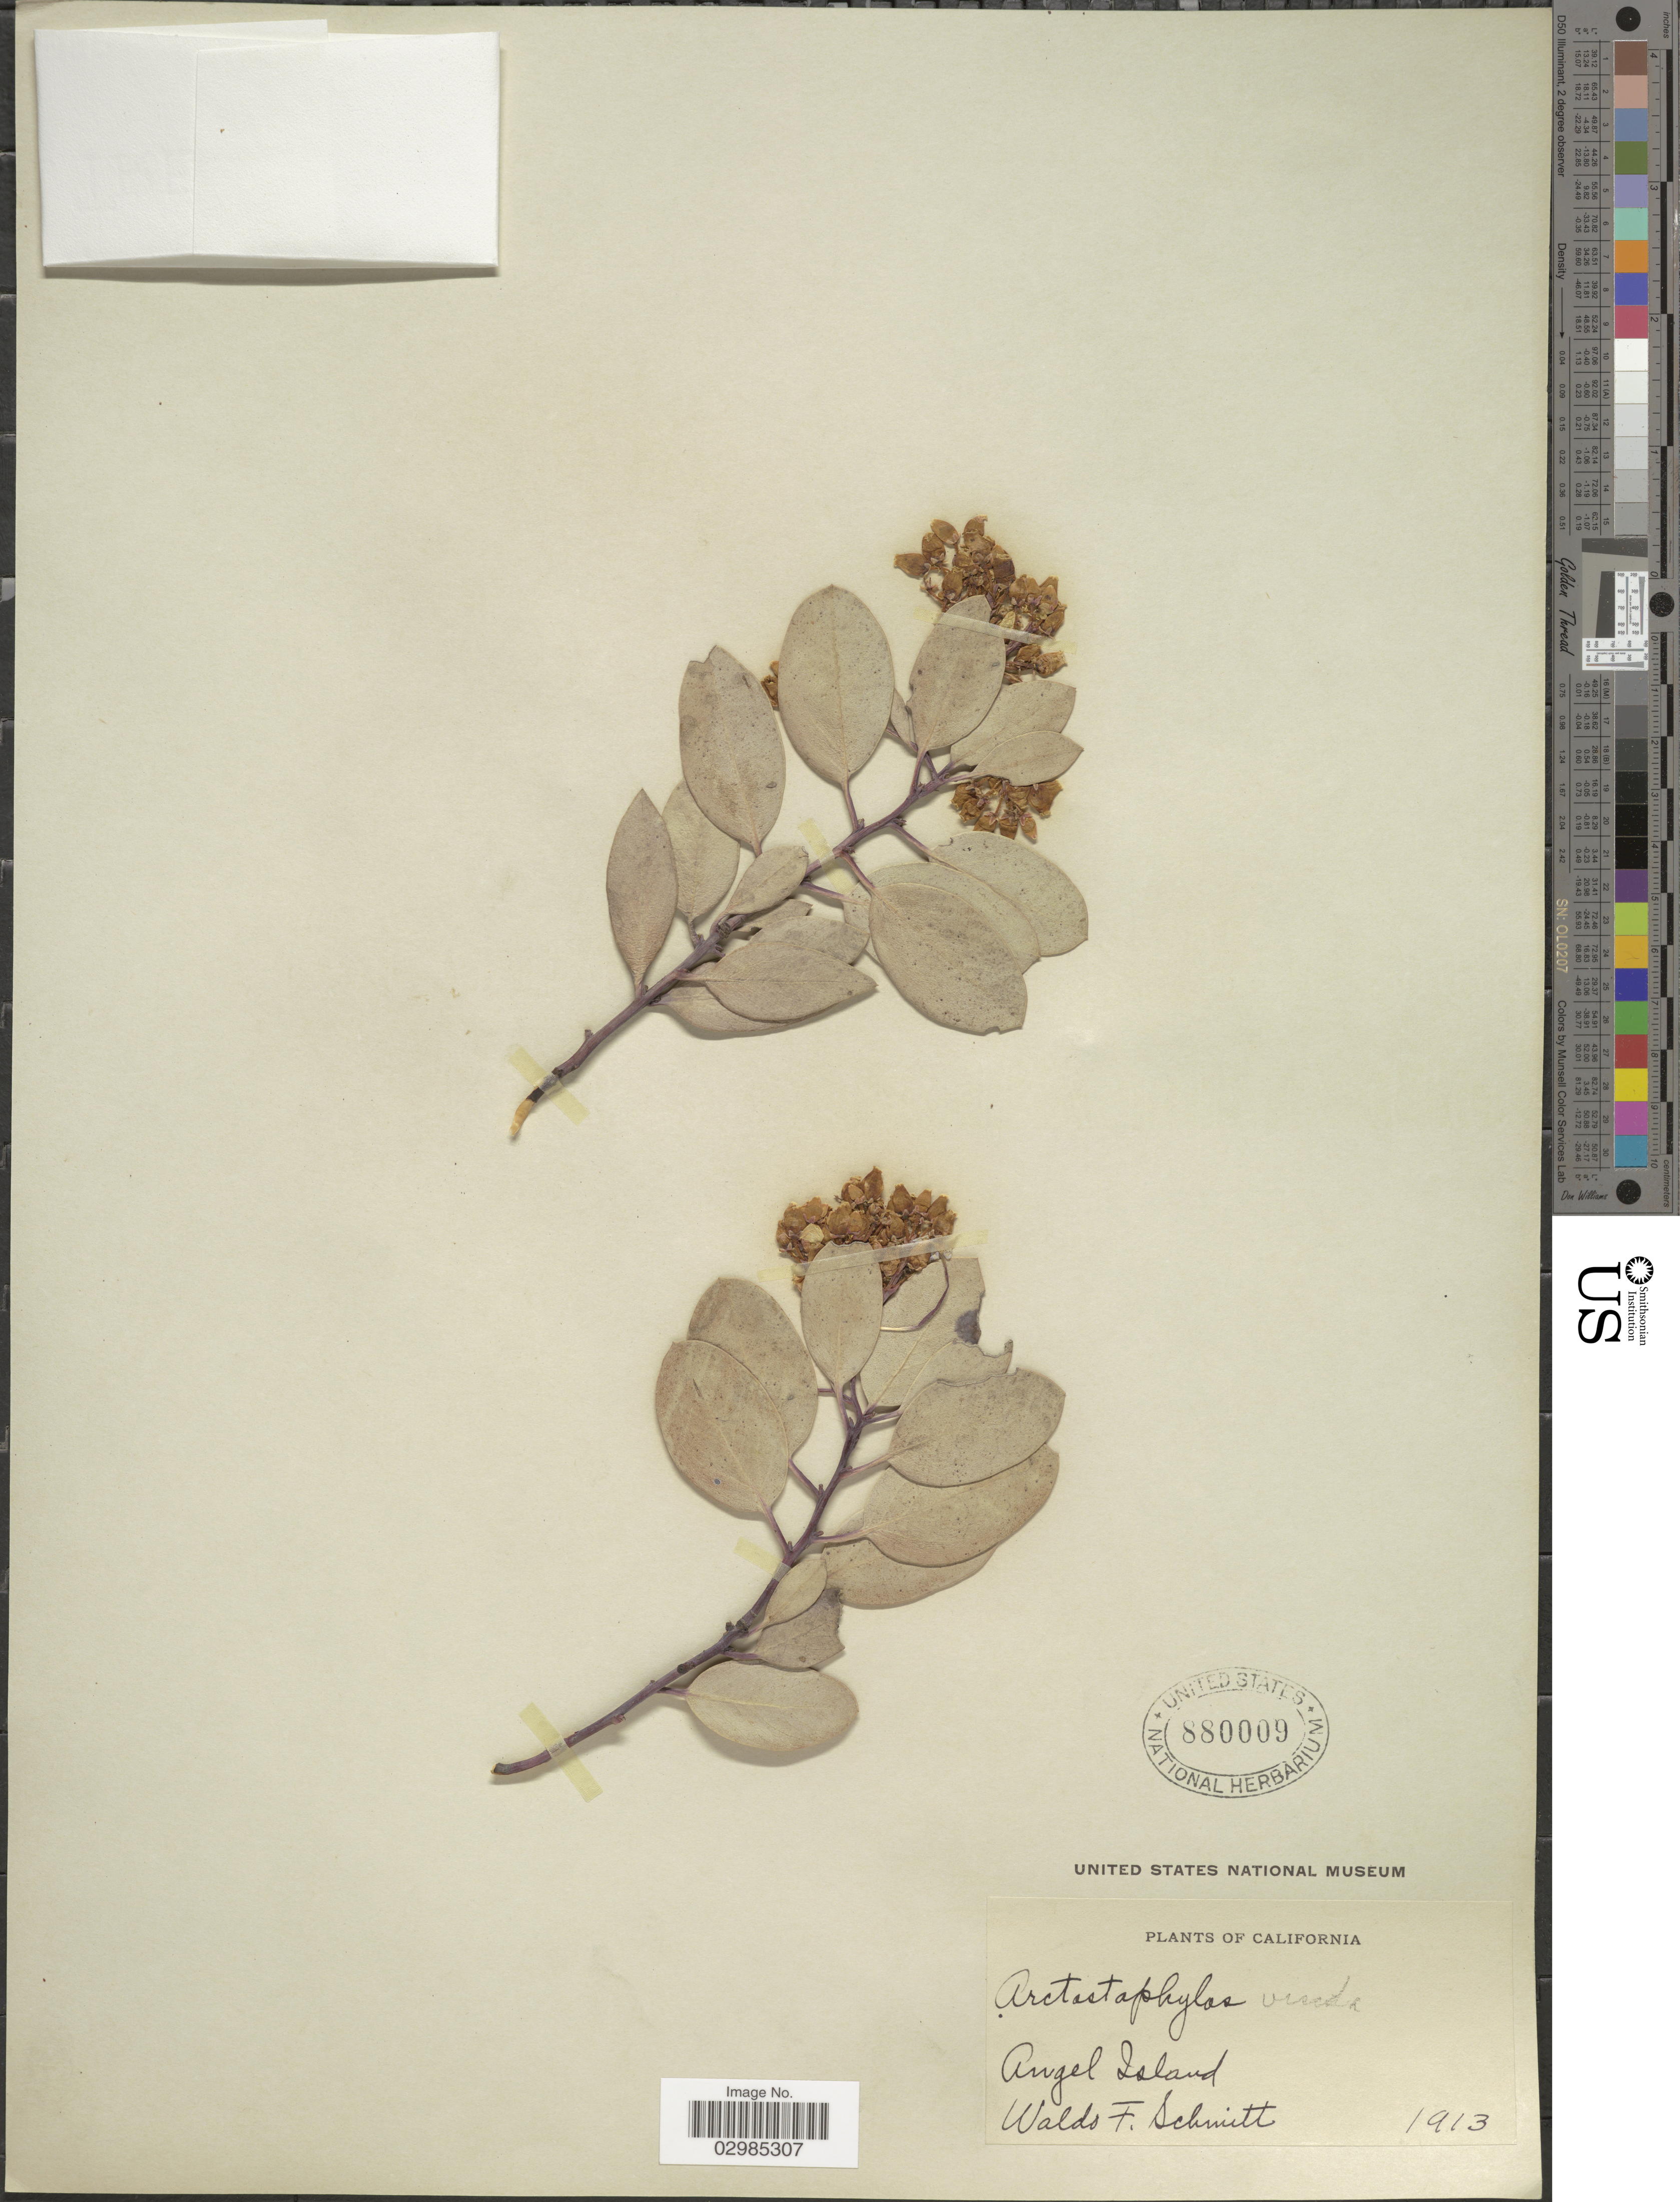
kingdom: Plantae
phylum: Tracheophyta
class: Magnoliopsida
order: Ericales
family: Ericaceae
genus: Arctostaphylos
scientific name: Arctostaphylos viscida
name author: Parry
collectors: W. F. Schmitt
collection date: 1913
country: United States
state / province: California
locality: Angel Island.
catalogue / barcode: US 880009